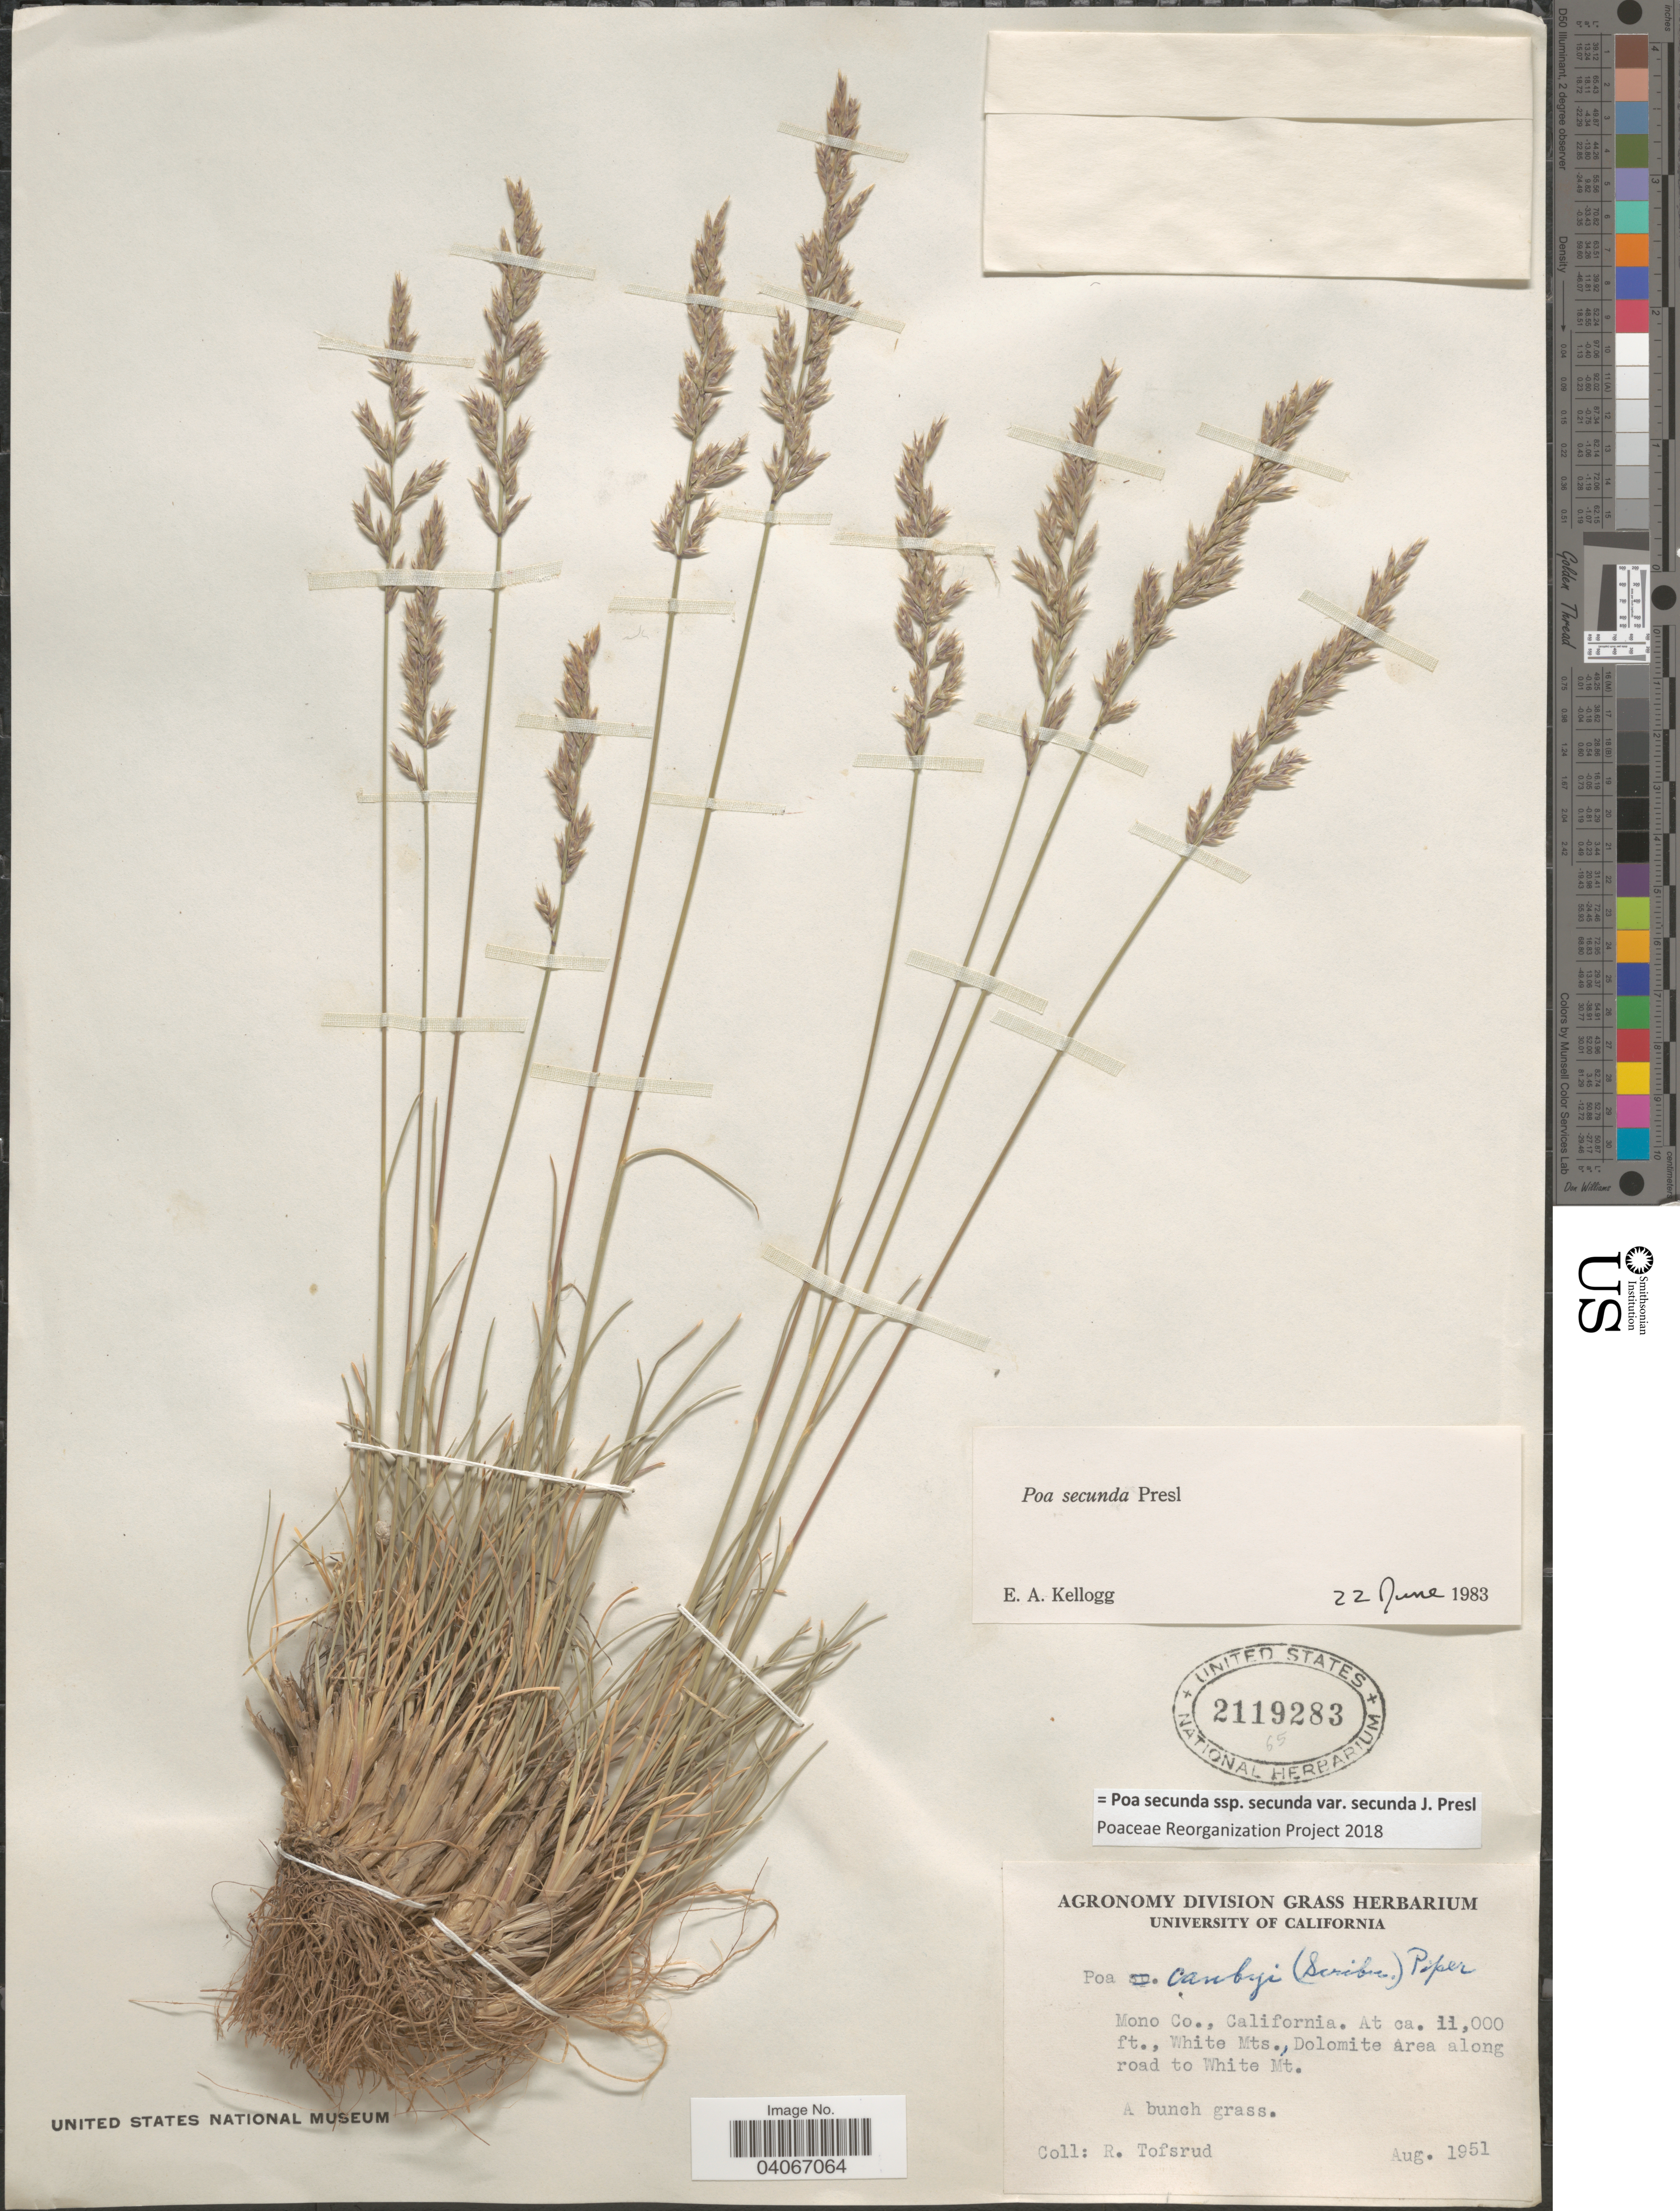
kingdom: Plantae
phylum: Tracheophyta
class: Liliopsida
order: Poales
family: Poaceae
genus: Poa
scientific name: Poa secunda subsp. secunda var. secunda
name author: J. Presl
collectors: R. Tofsrud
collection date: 1951-08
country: United States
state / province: California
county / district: Mono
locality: Mono Co., White Mts., Dolomite area along road to White Mt.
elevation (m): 3353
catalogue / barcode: US 2119283